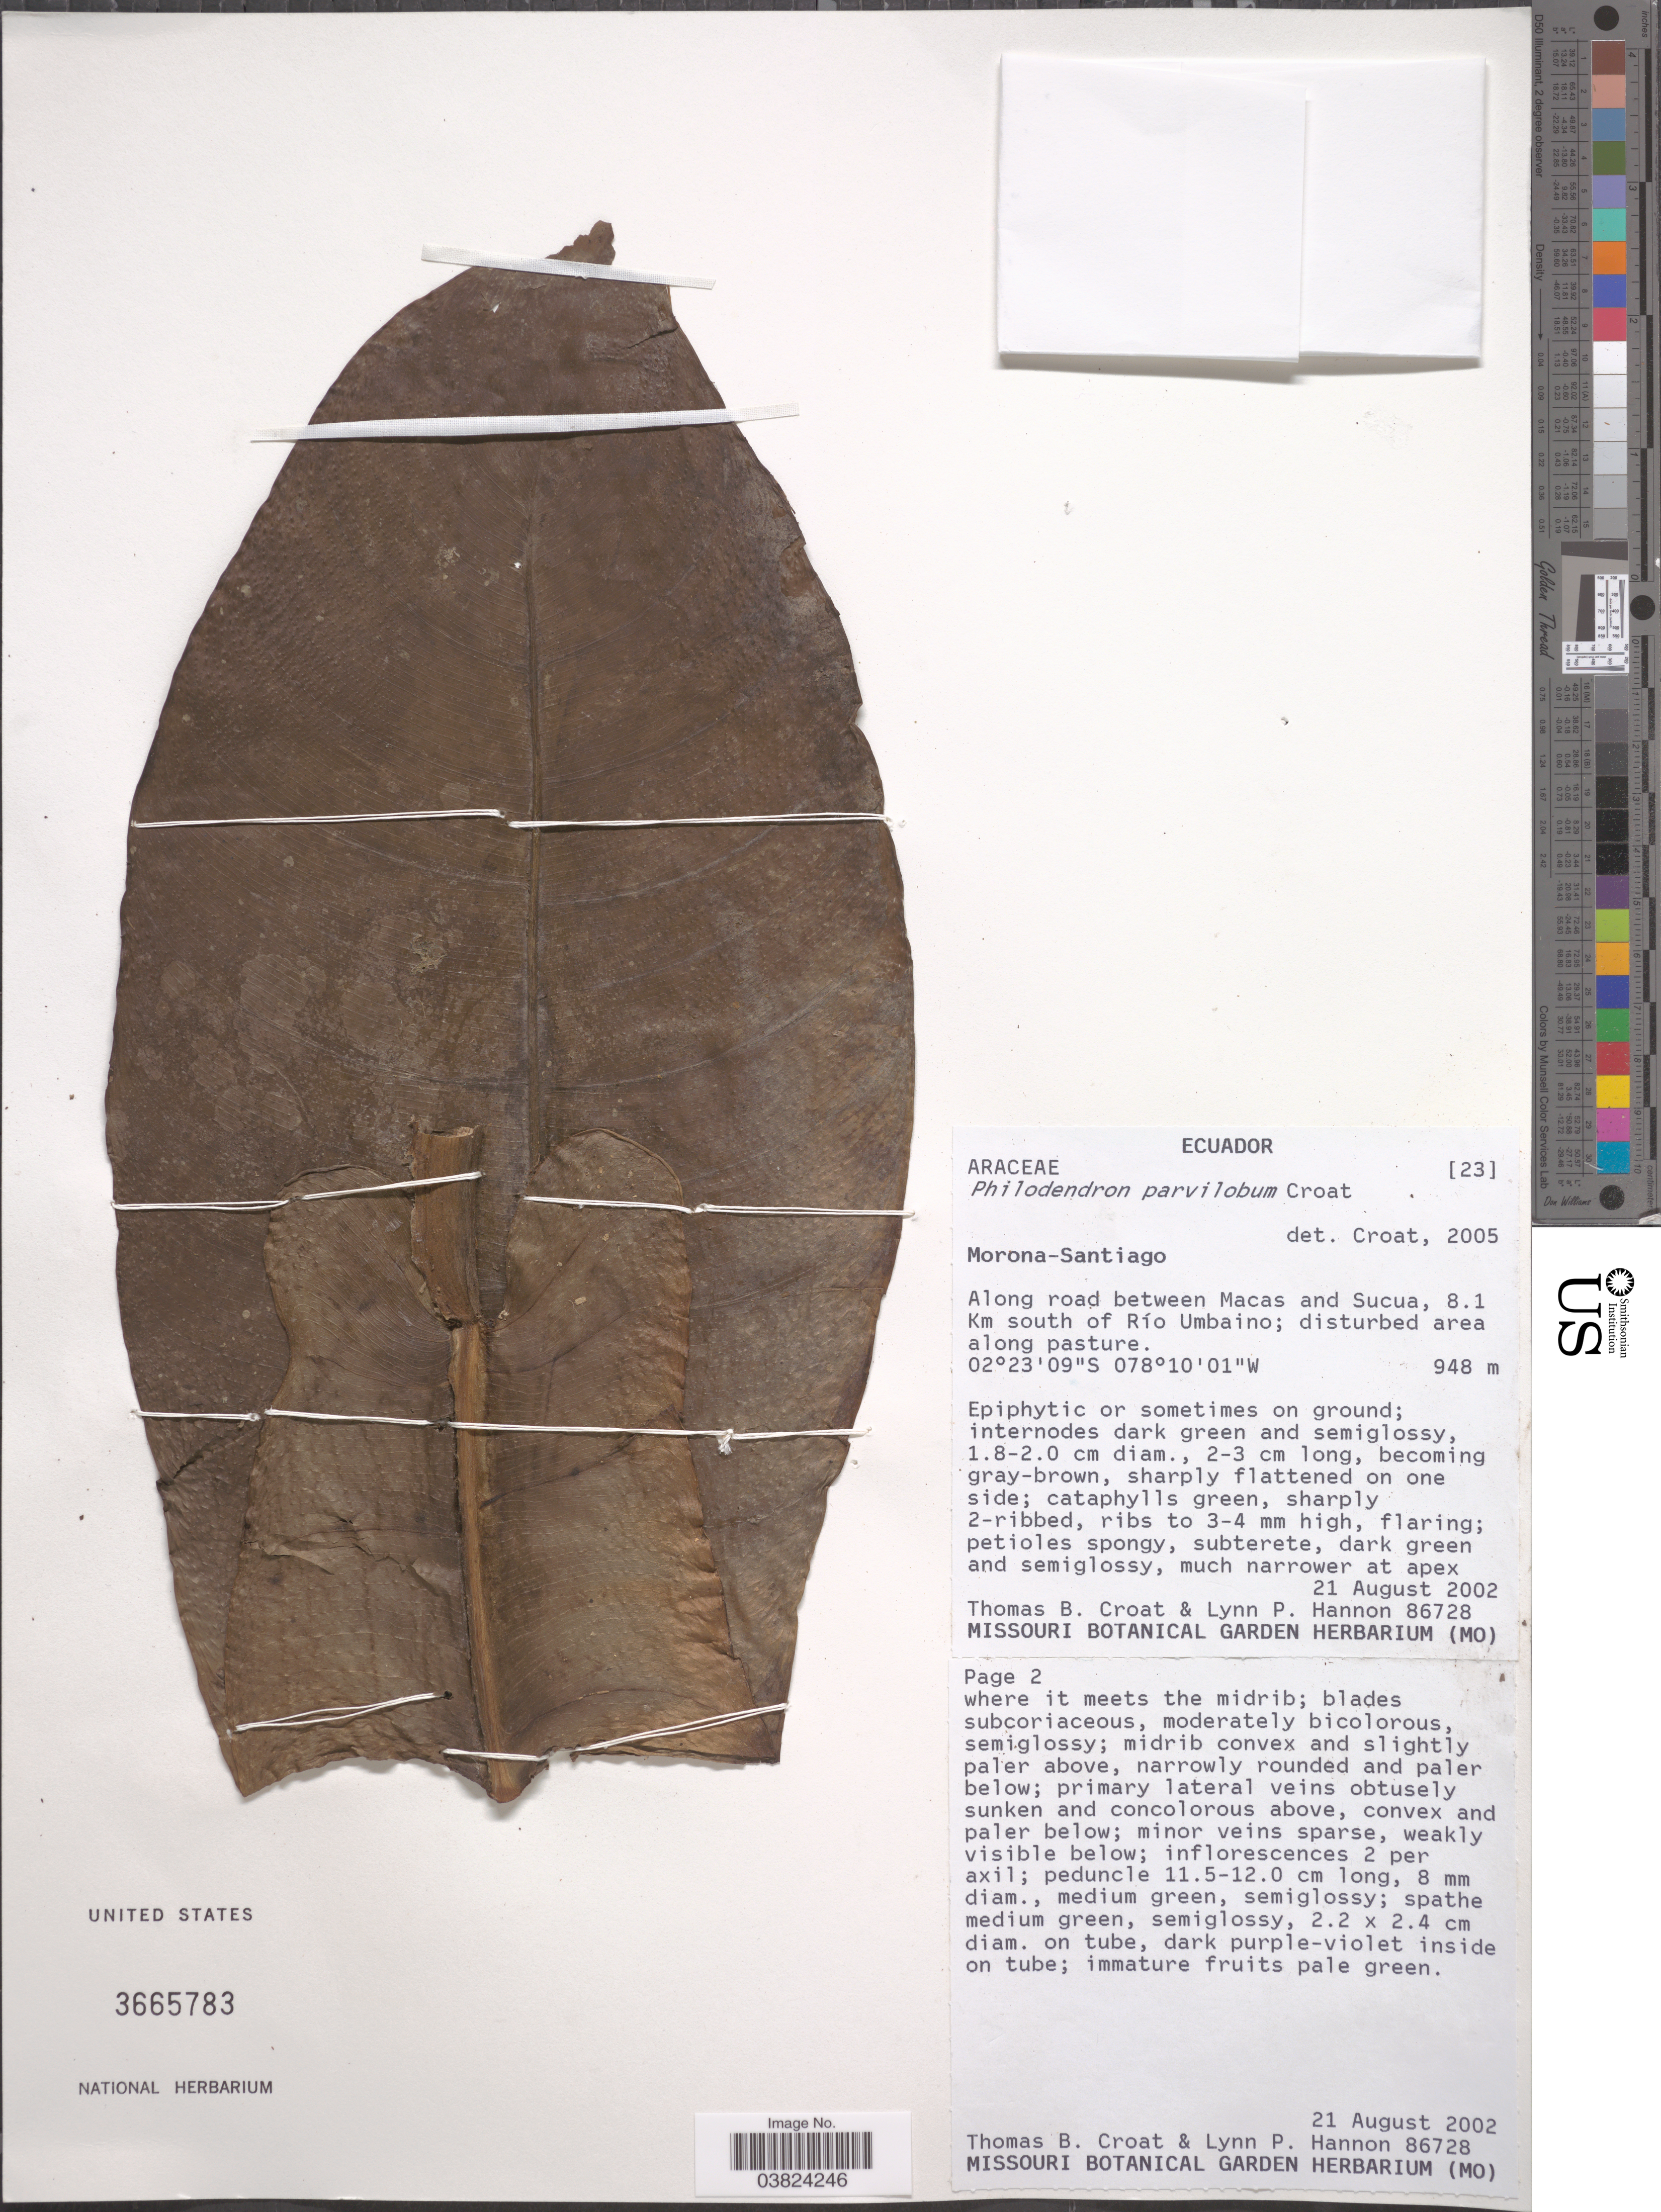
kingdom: Plantae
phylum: Tracheophyta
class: Liliopsida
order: Alismatales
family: Araceae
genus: Philodendron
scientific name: Philodendron parvilobum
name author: Croat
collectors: T. B. Croat & L. Hannon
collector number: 86728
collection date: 2002-08-21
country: Ecuador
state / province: Morona-Santiago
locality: Along road between Macas and Sucua, 8.1 Km south of Río Umbaino; disturbed area along pasture.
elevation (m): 948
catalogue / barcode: US 3665783